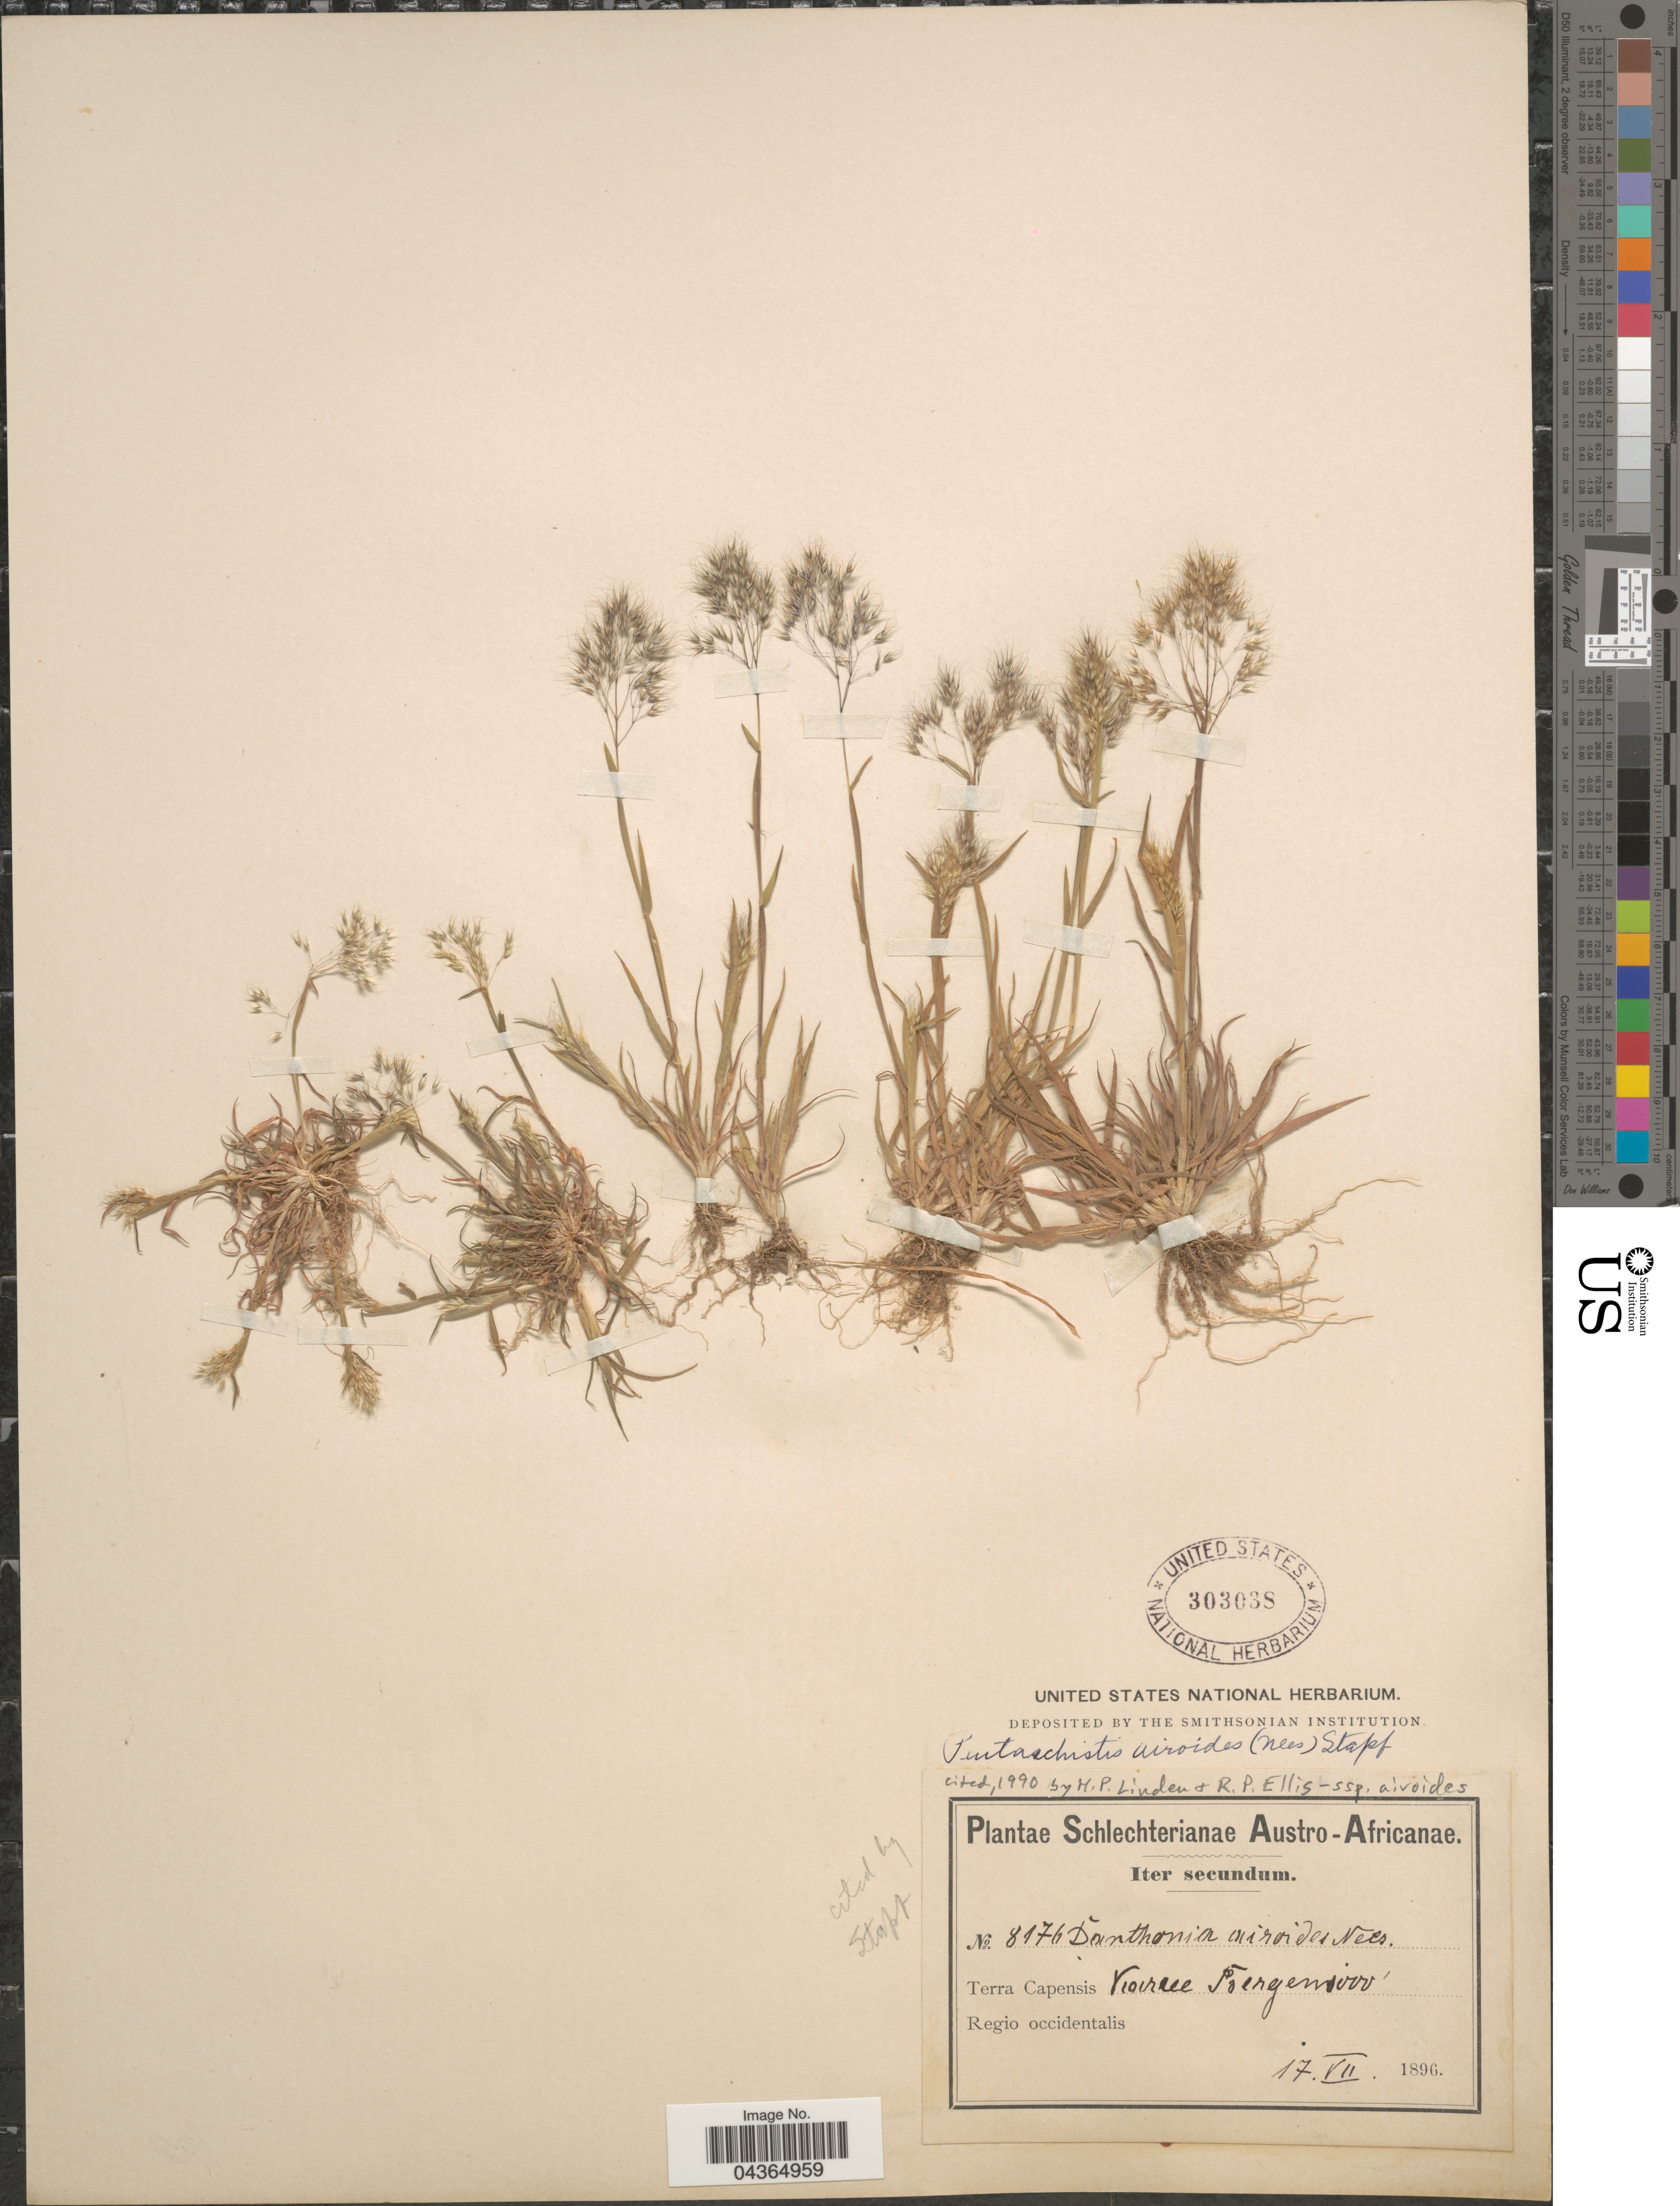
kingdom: Plantae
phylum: Tracheophyta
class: Liliopsida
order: Poales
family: Poaceae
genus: Pentameris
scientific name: Pentameris airoides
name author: Nees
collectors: Schlechter, --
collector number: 8176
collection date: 1896-07-17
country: South Africa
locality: Austro-Africanae. Terra Capensis Vioiree [interpreted] Bergen [interpreted]. Regio occidentalis.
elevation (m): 305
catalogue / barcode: US 303038